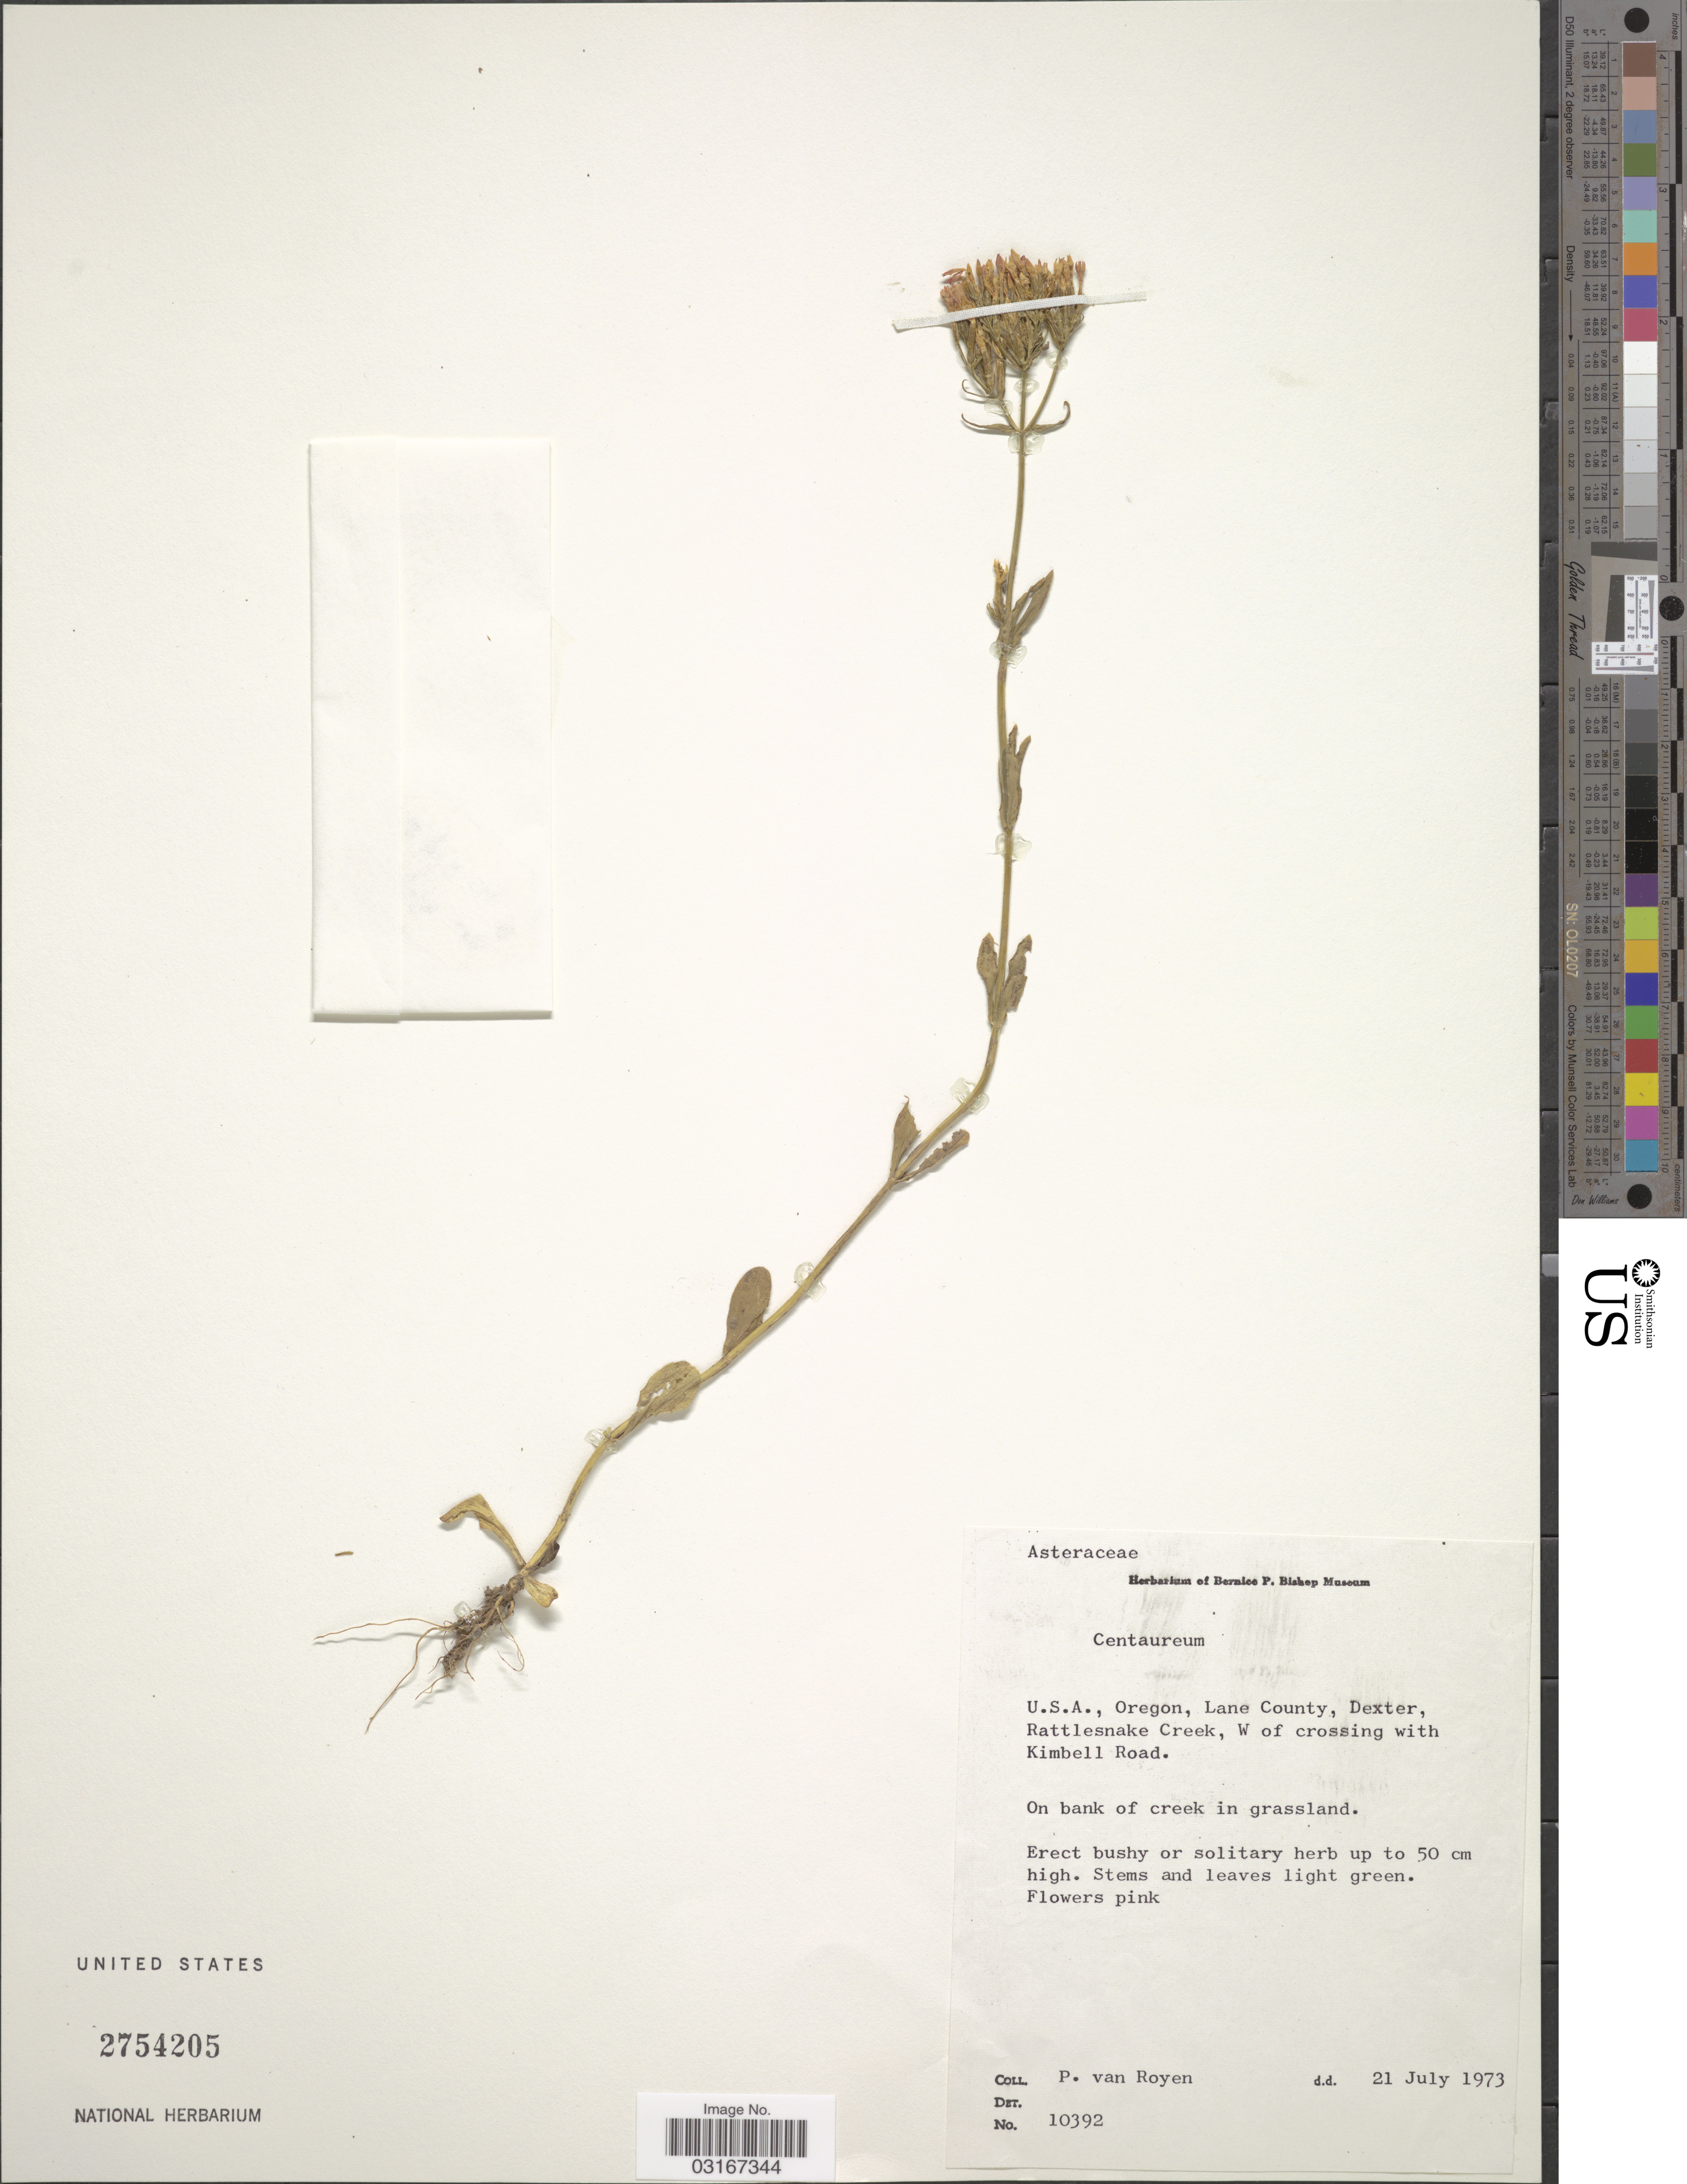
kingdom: Plantae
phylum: Tracheophyta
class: Magnoliopsida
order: Gentianales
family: Gentianaceae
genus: Centaurium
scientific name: Centaurium sp.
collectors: P. van Royen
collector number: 10392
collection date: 1973-07-21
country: United States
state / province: Oregon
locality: Lane County, Dexter, Rattlesnake Creek, W of crossing with Kimbell Road.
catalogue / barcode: US 2754205